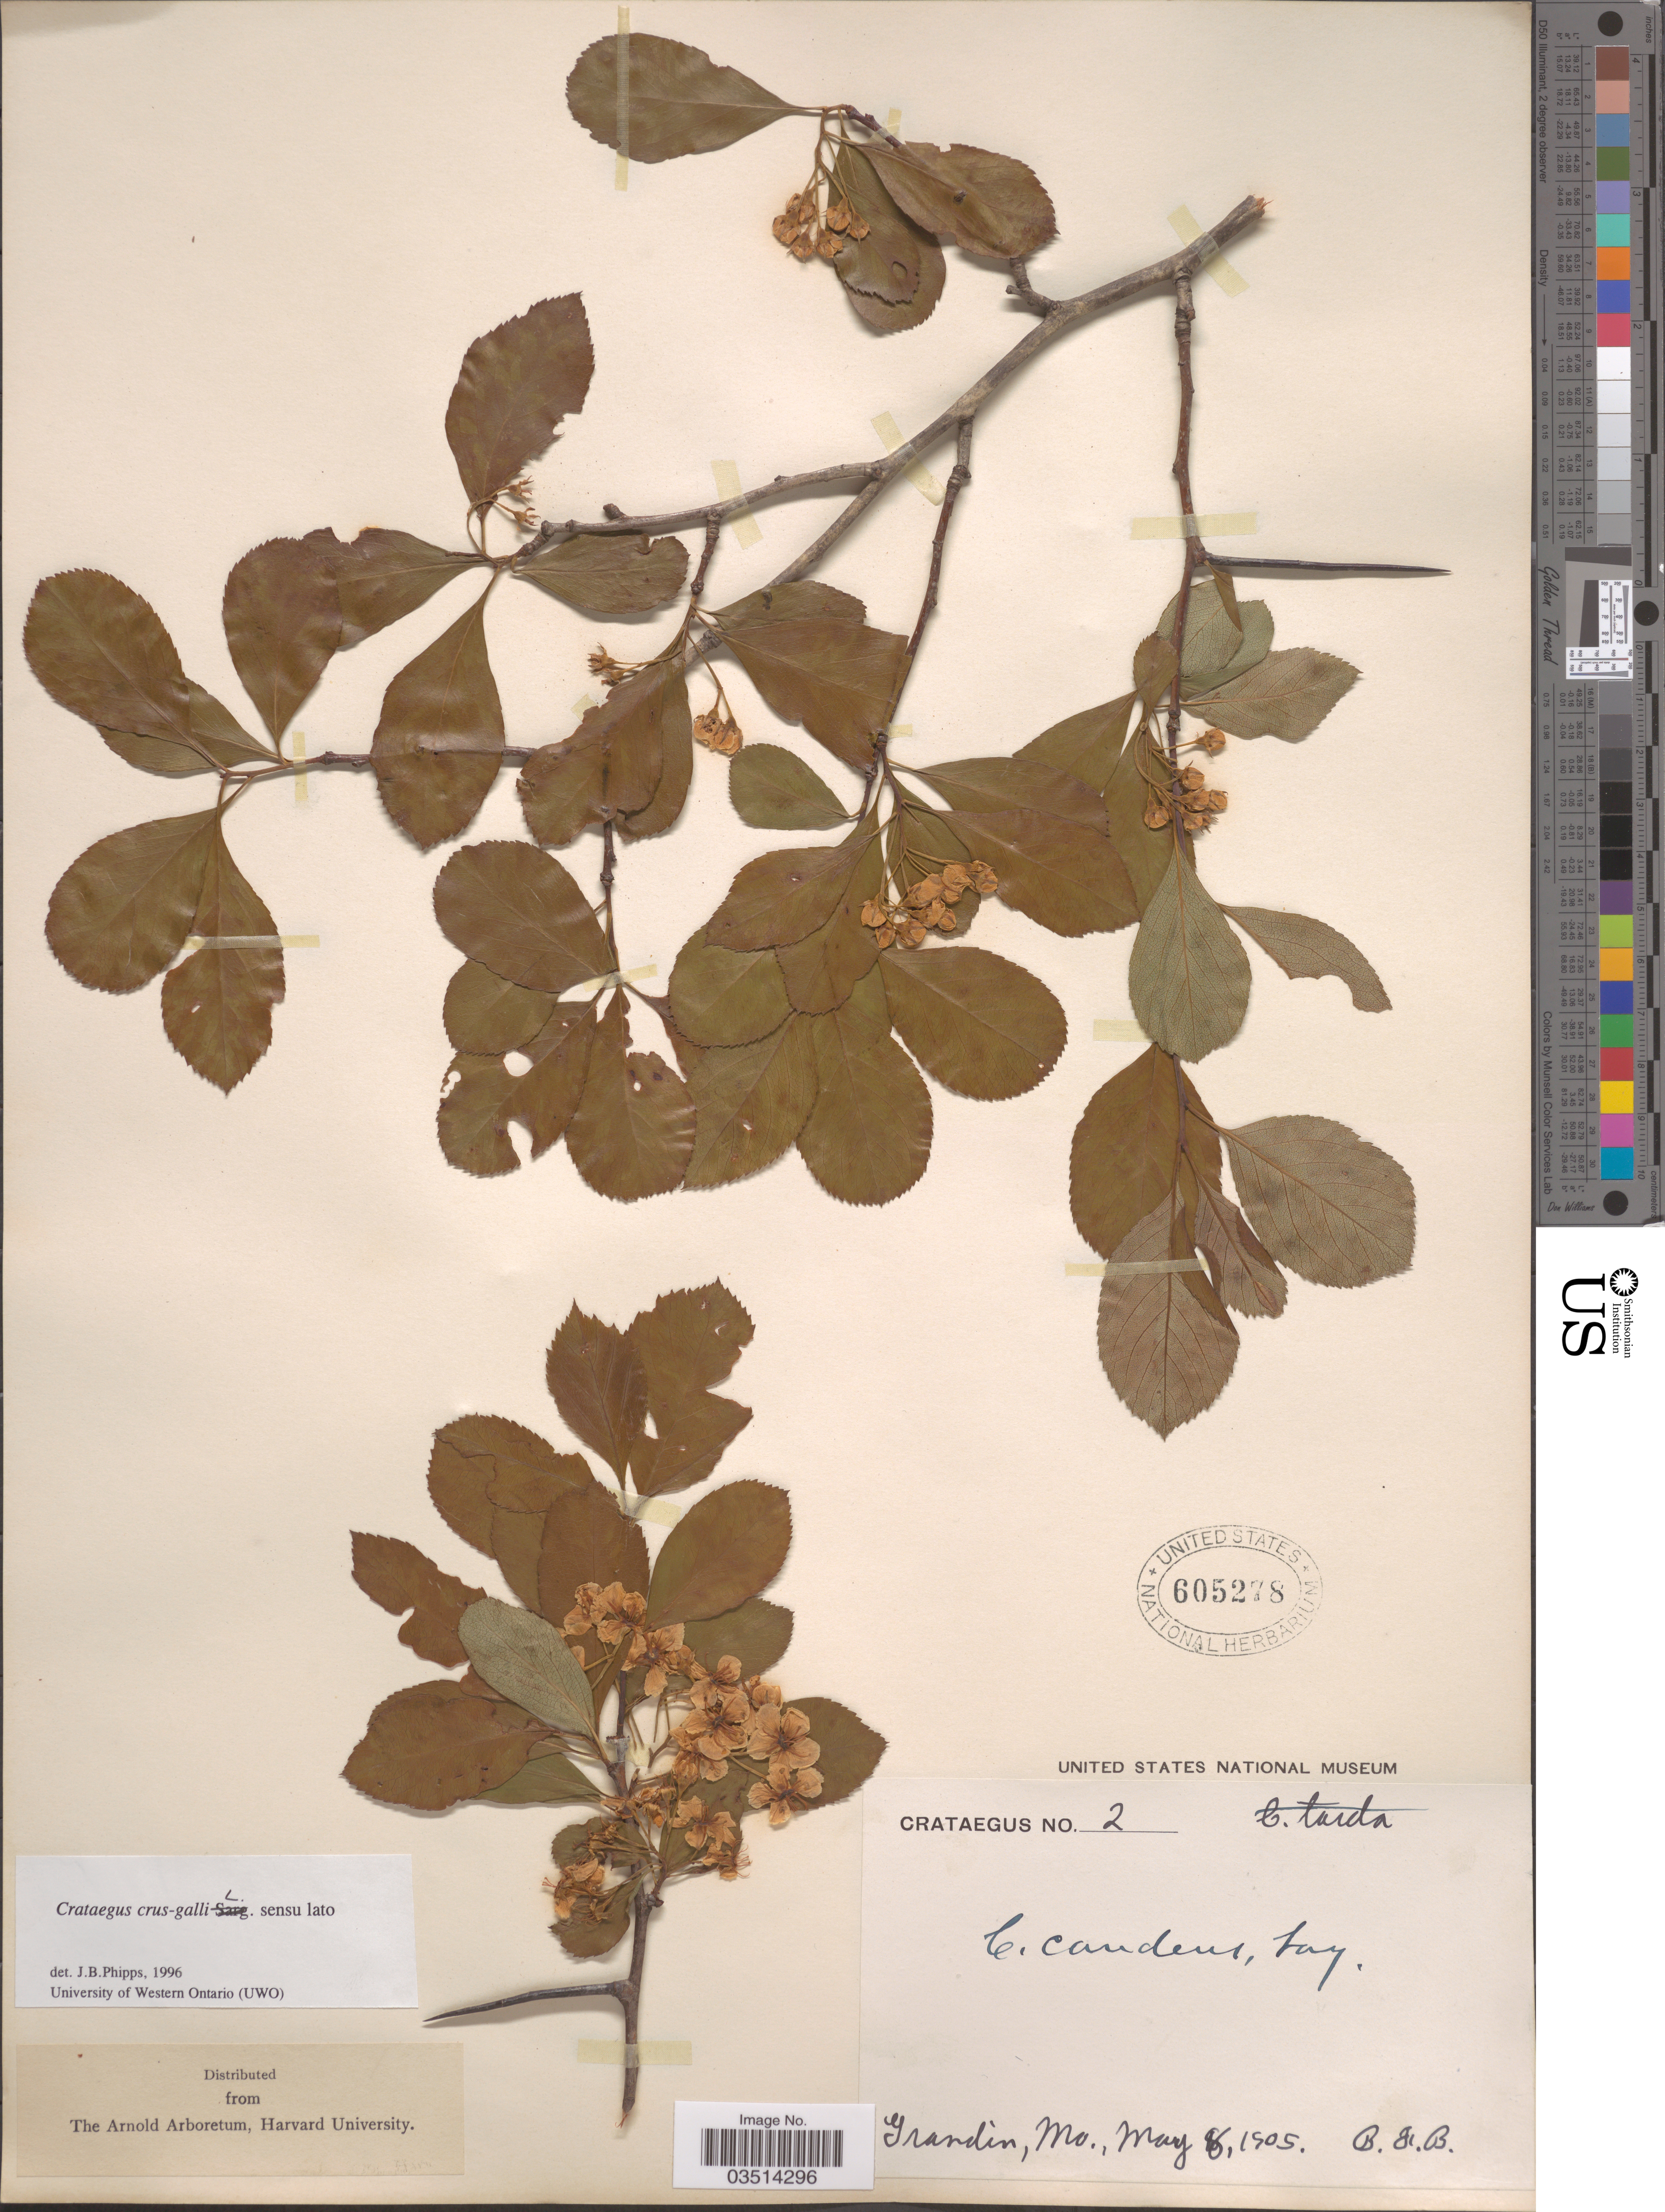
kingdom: Plantae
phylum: Tracheophyta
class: Magnoliopsida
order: Rosales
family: Rosaceae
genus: Crataegus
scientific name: Crataegus crus-galli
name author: L.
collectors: B. F. B.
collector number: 2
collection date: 1905-05-08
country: United States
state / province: Missouri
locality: Grandin.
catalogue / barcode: US 605278